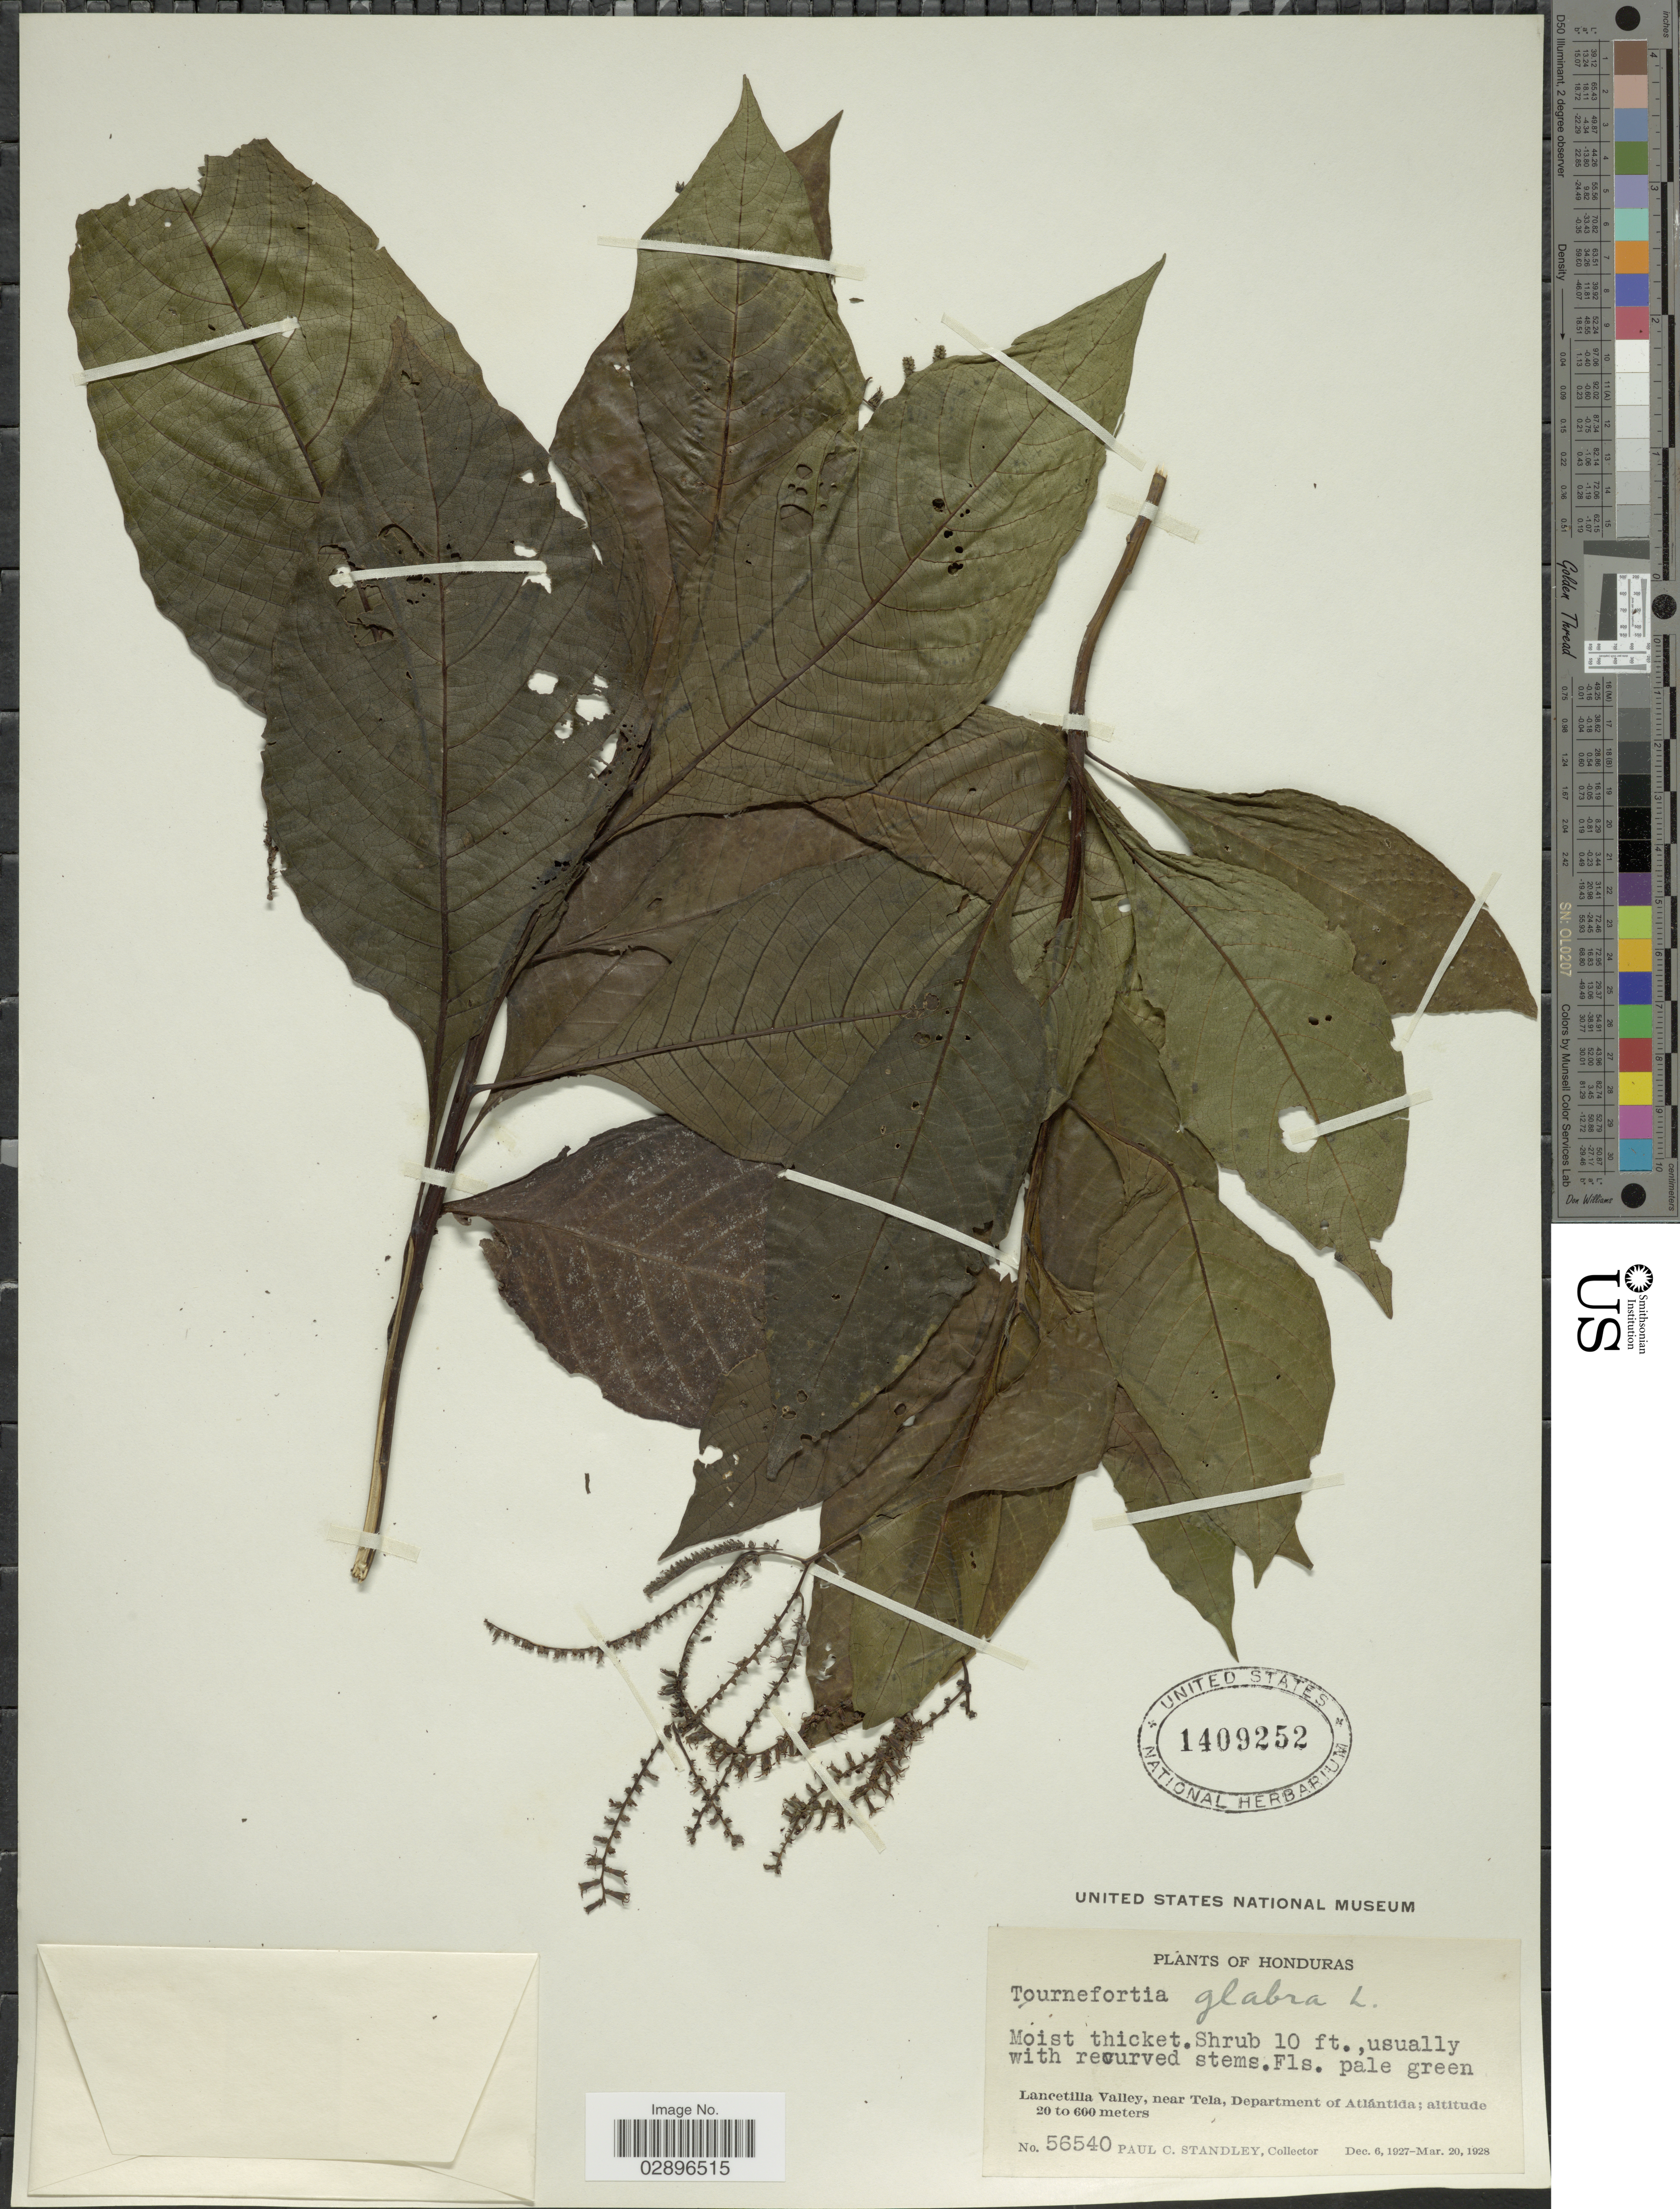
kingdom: Plantae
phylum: Tracheophyta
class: Magnoliopsida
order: Boraginales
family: Heliotropiaceae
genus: Tournefortia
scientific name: Tournefortia glabra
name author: L.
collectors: P. C. Standley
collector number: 56540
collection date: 1927-12-06/1928-03-20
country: Honduras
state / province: Atlántida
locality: Lancetilla Valley, near Tela, Department of Atlántida.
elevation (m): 20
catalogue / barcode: US 1409252